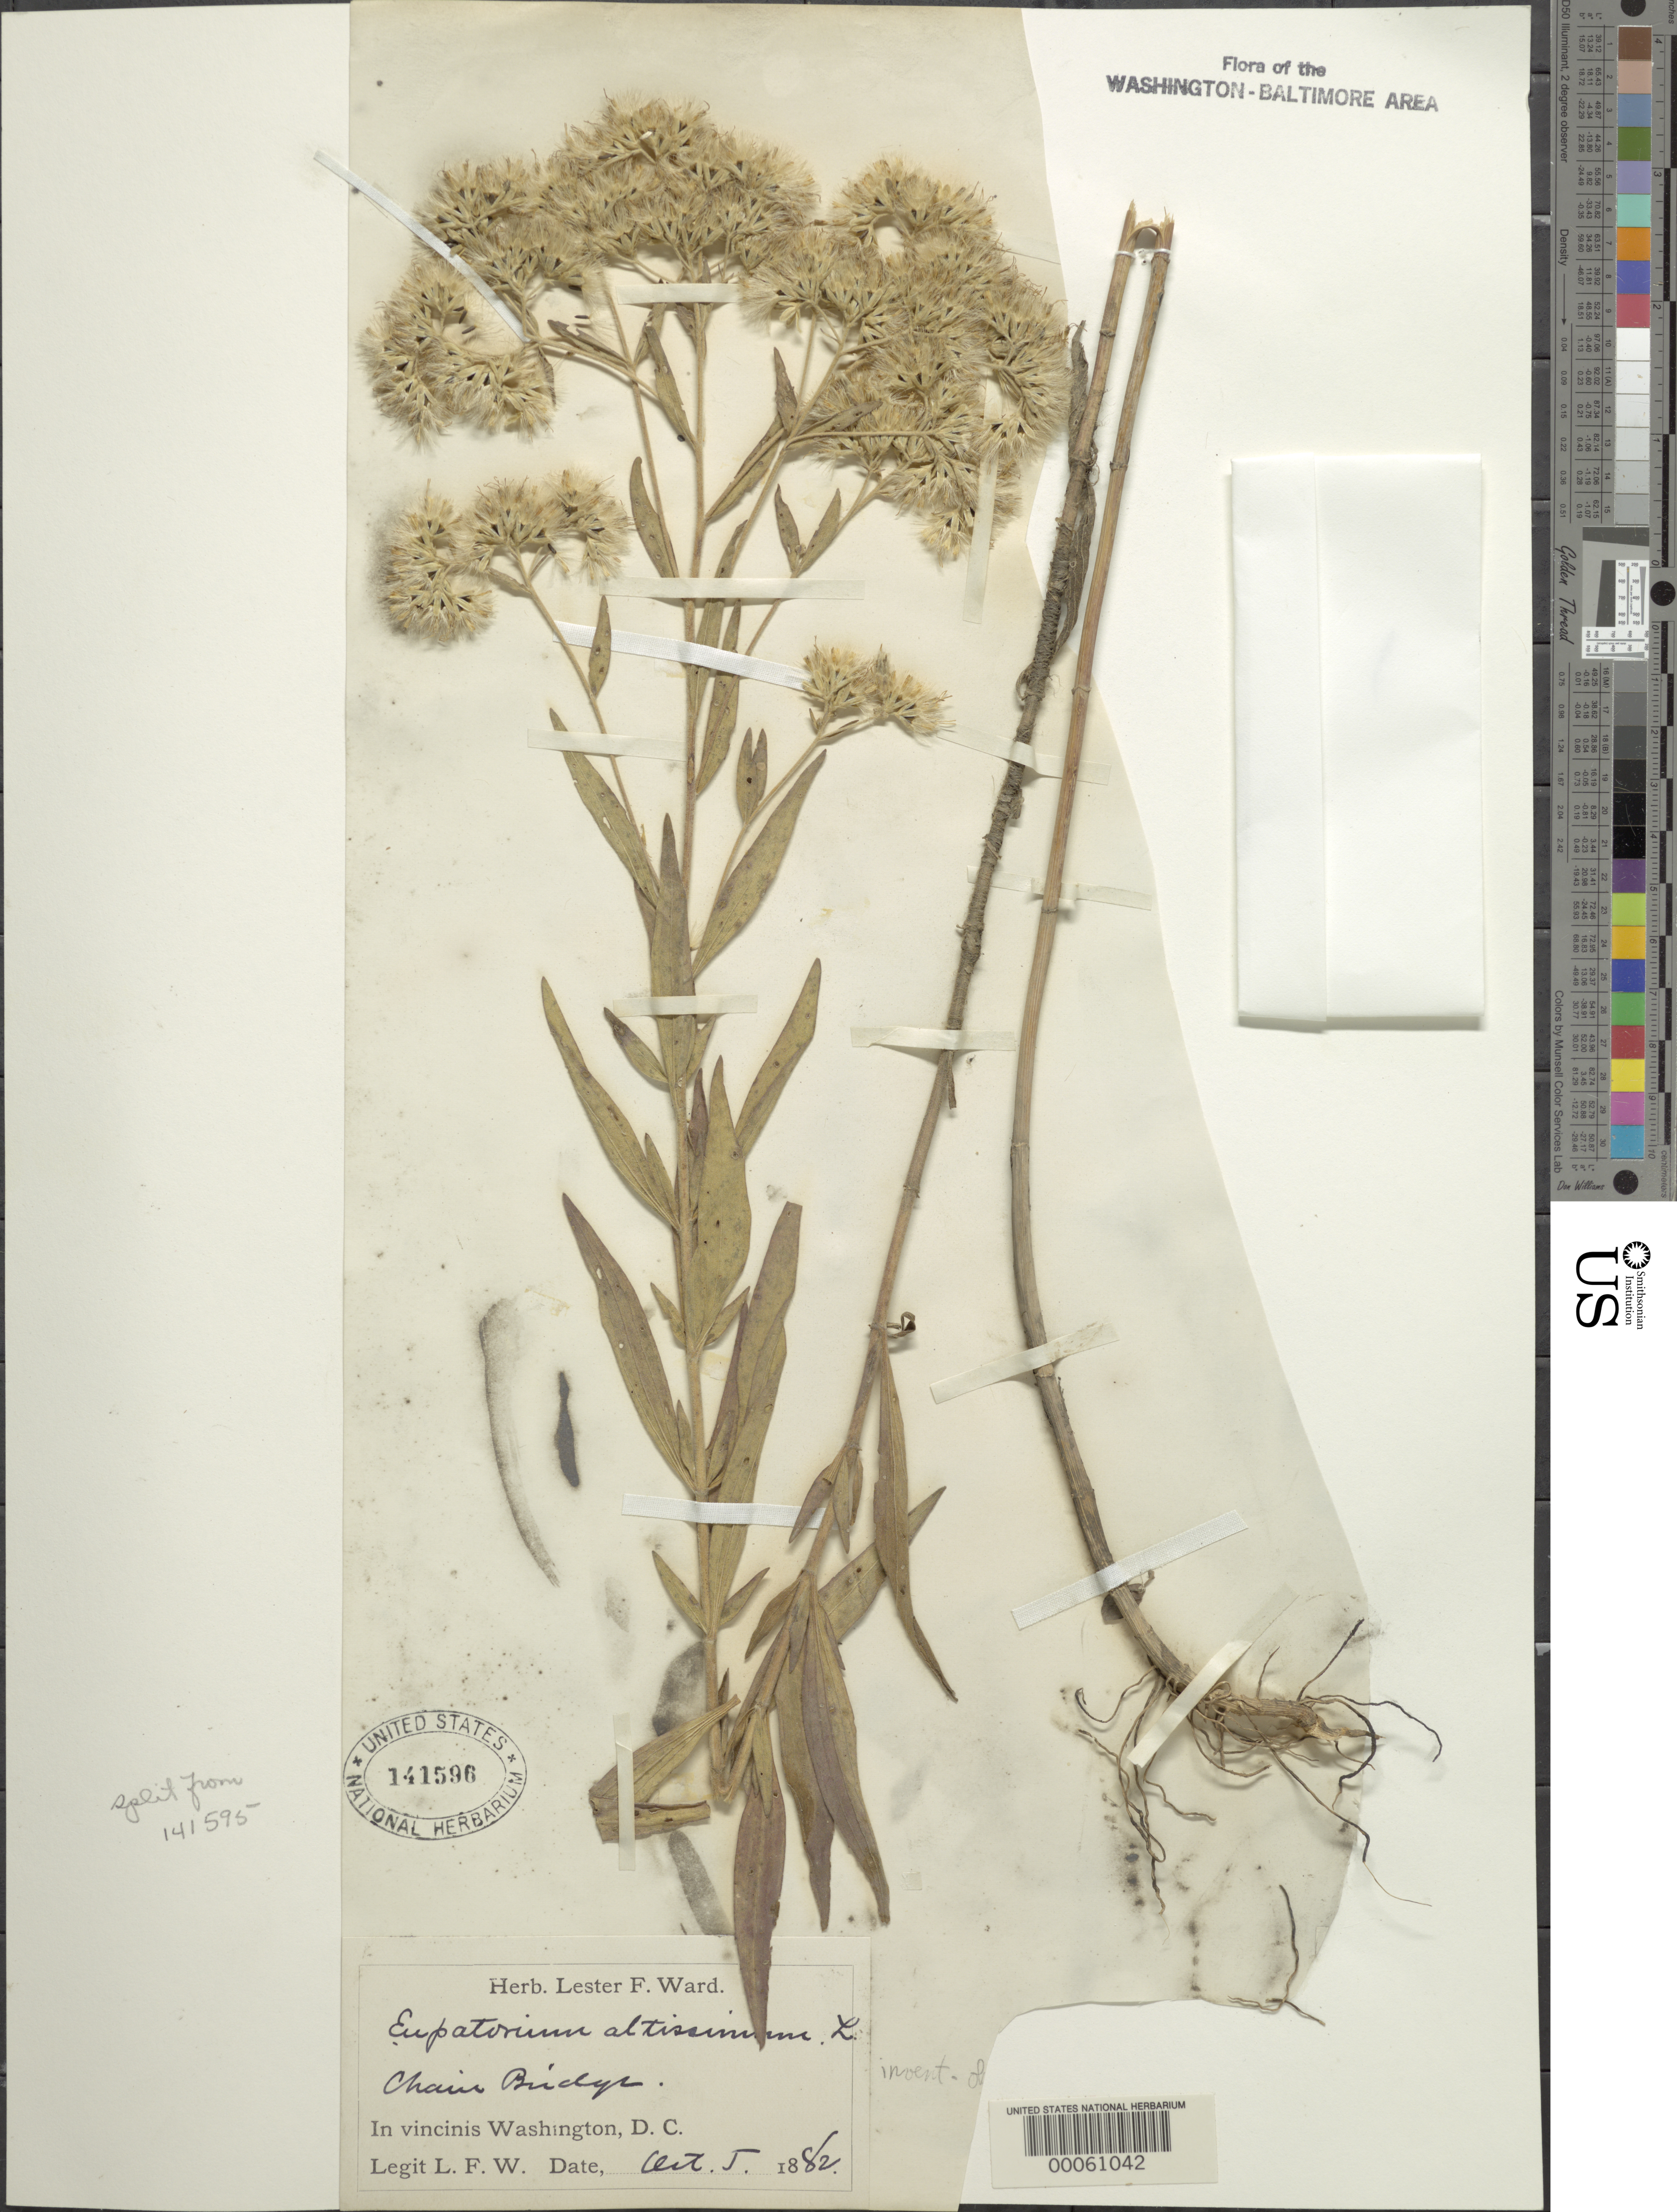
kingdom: Plantae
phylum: Tracheophyta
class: Magnoliopsida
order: Asterales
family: Asteraceae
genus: Eupatorium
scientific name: Eupatorium altissimum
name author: L.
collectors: L. F. Ward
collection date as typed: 05 Oct 1882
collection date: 1882-10-05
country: United States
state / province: District of Columbia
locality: Chain Bridge C. & O. Canal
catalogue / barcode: US 141596